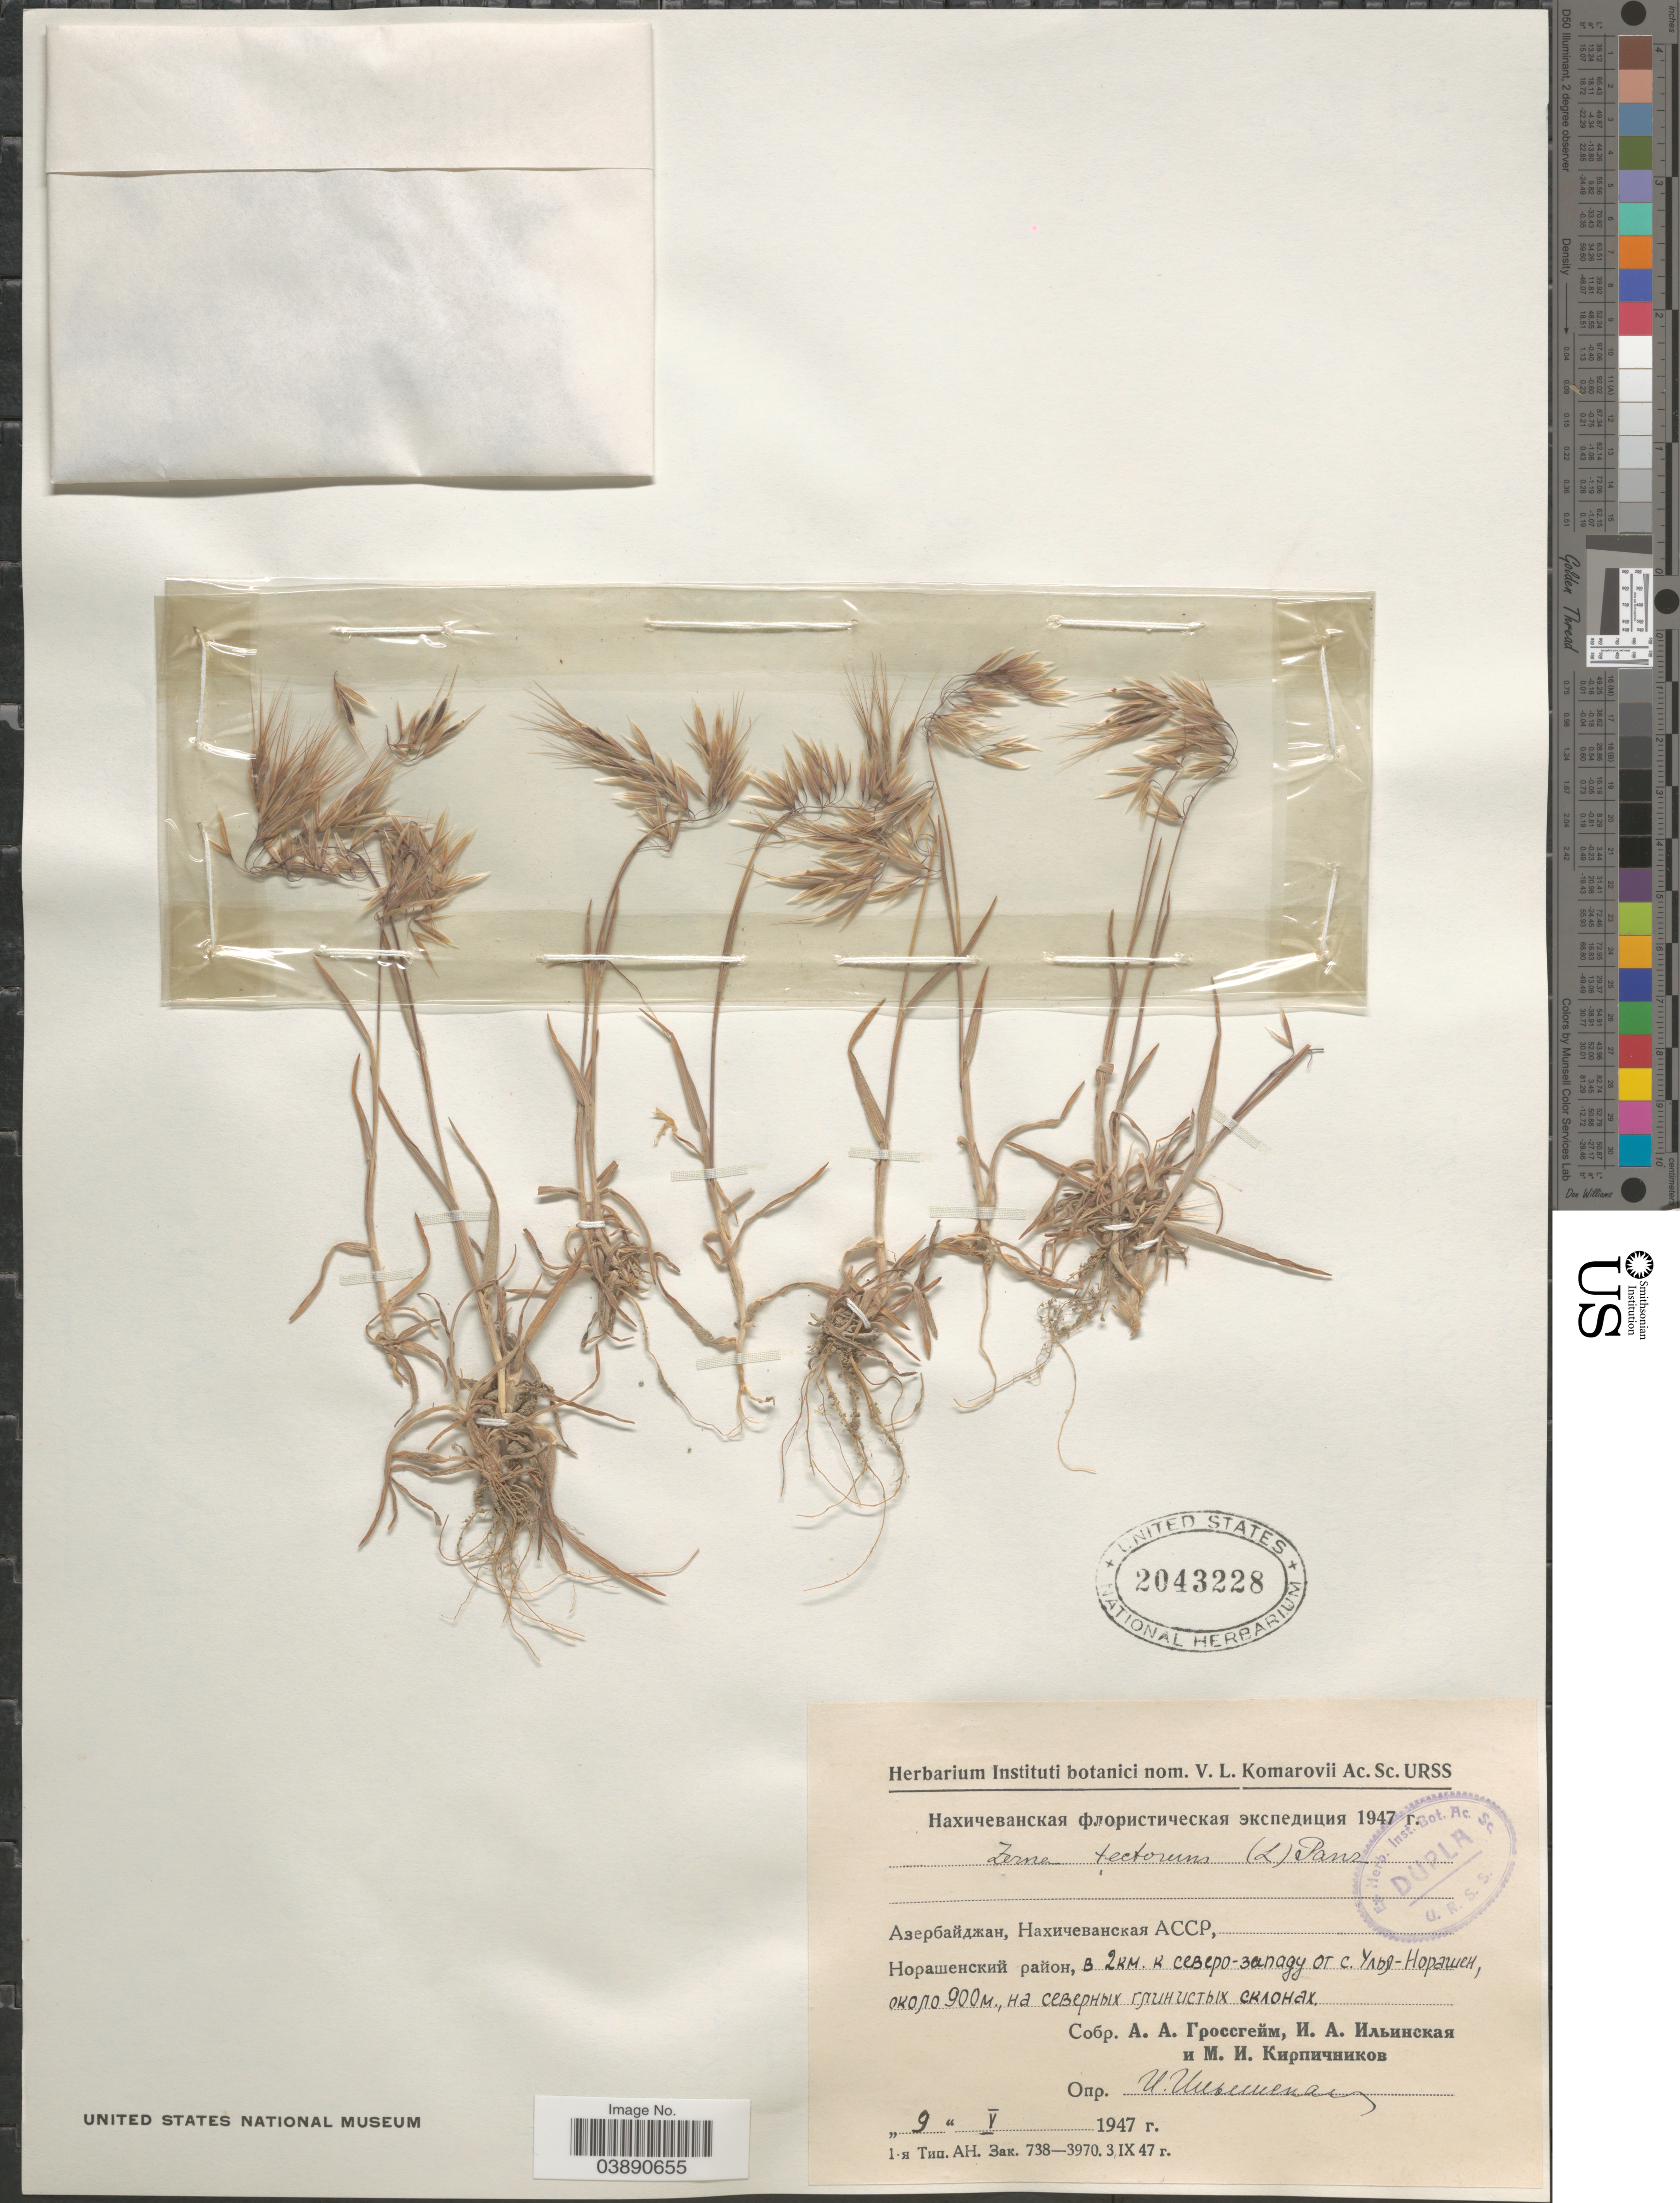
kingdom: Plantae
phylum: Tracheophyta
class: Liliopsida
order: Poales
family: Poaceae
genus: Bromus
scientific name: Bromus tectorum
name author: L.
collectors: A. Grossgeim, I. Ilinskaya & M. Kirpichnikov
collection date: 1947-05-09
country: Azerbaijan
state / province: Nakhchivan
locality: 2 km NW from Ulya-Norashen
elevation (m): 900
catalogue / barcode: US 2043228